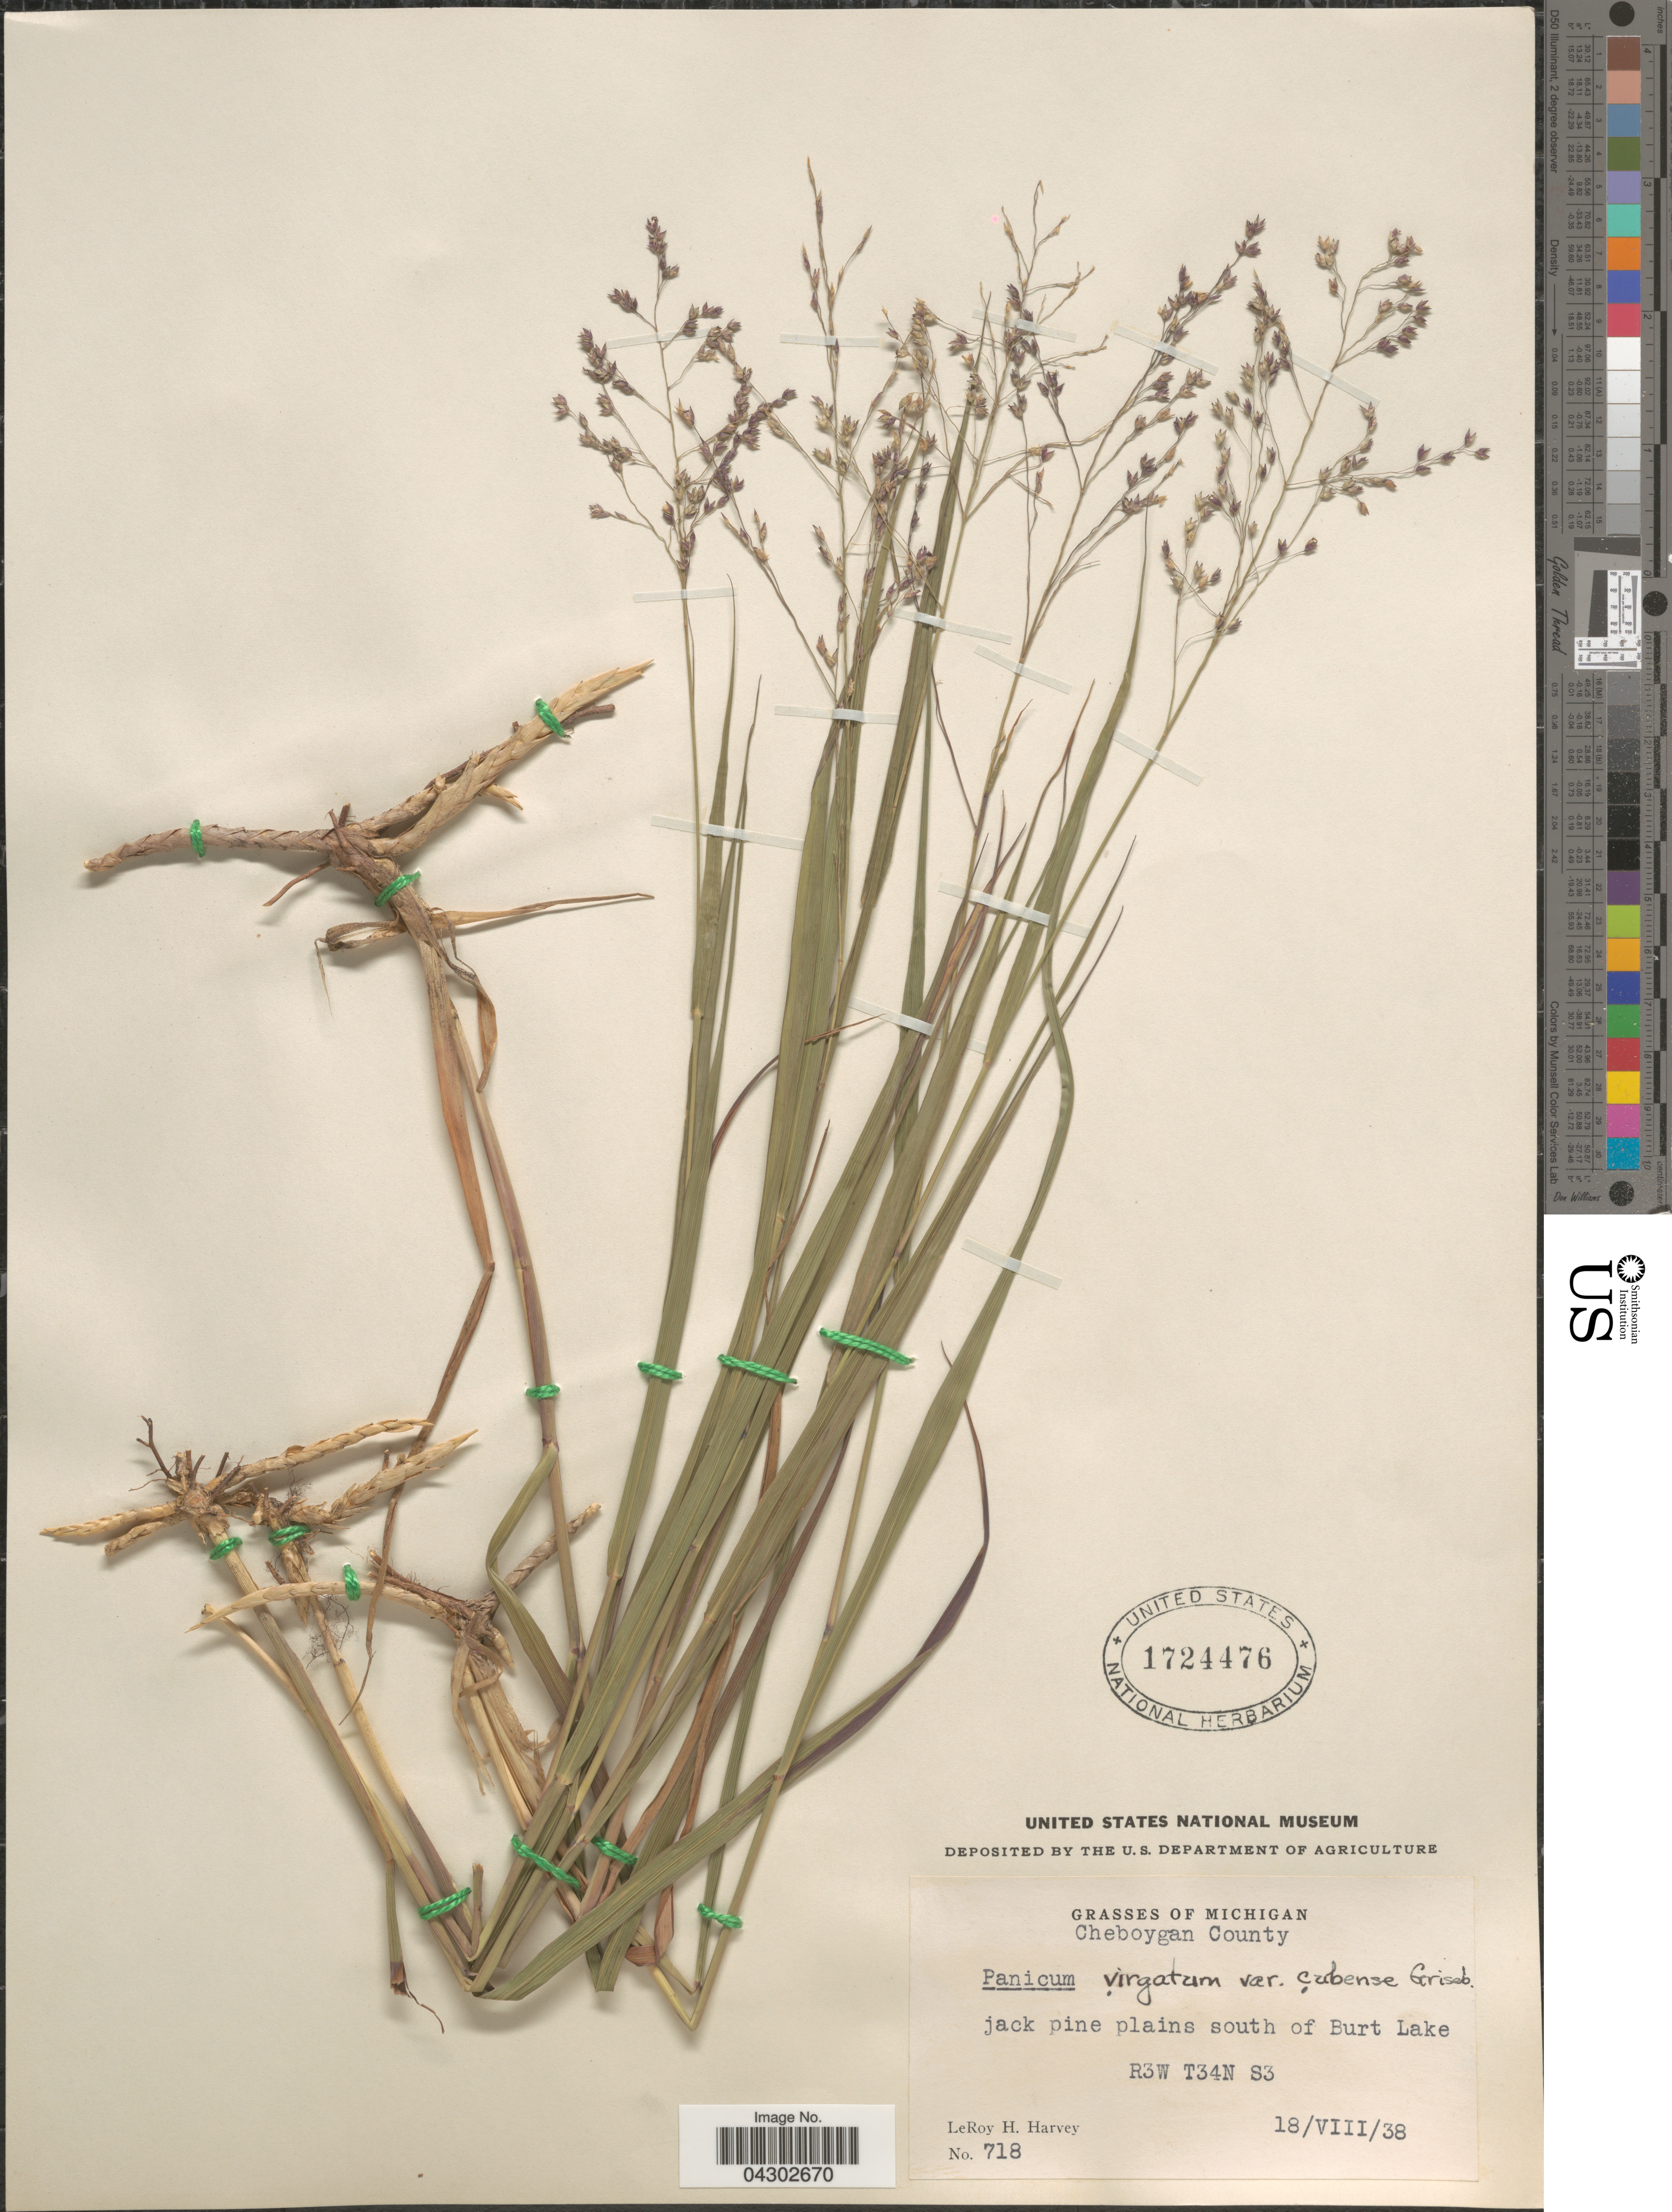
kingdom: Plantae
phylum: Tracheophyta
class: Liliopsida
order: Poales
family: Poaceae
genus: Panicum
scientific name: Panicum virgatum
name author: L.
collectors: L. H. Harvey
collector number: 718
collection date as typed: Transcribed d/m/y: 18/8/38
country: United States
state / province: Michigan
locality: Cheboygan County. Jack pine plains south of Burt Lake. R3W T34N S3.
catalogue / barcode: US 1724476